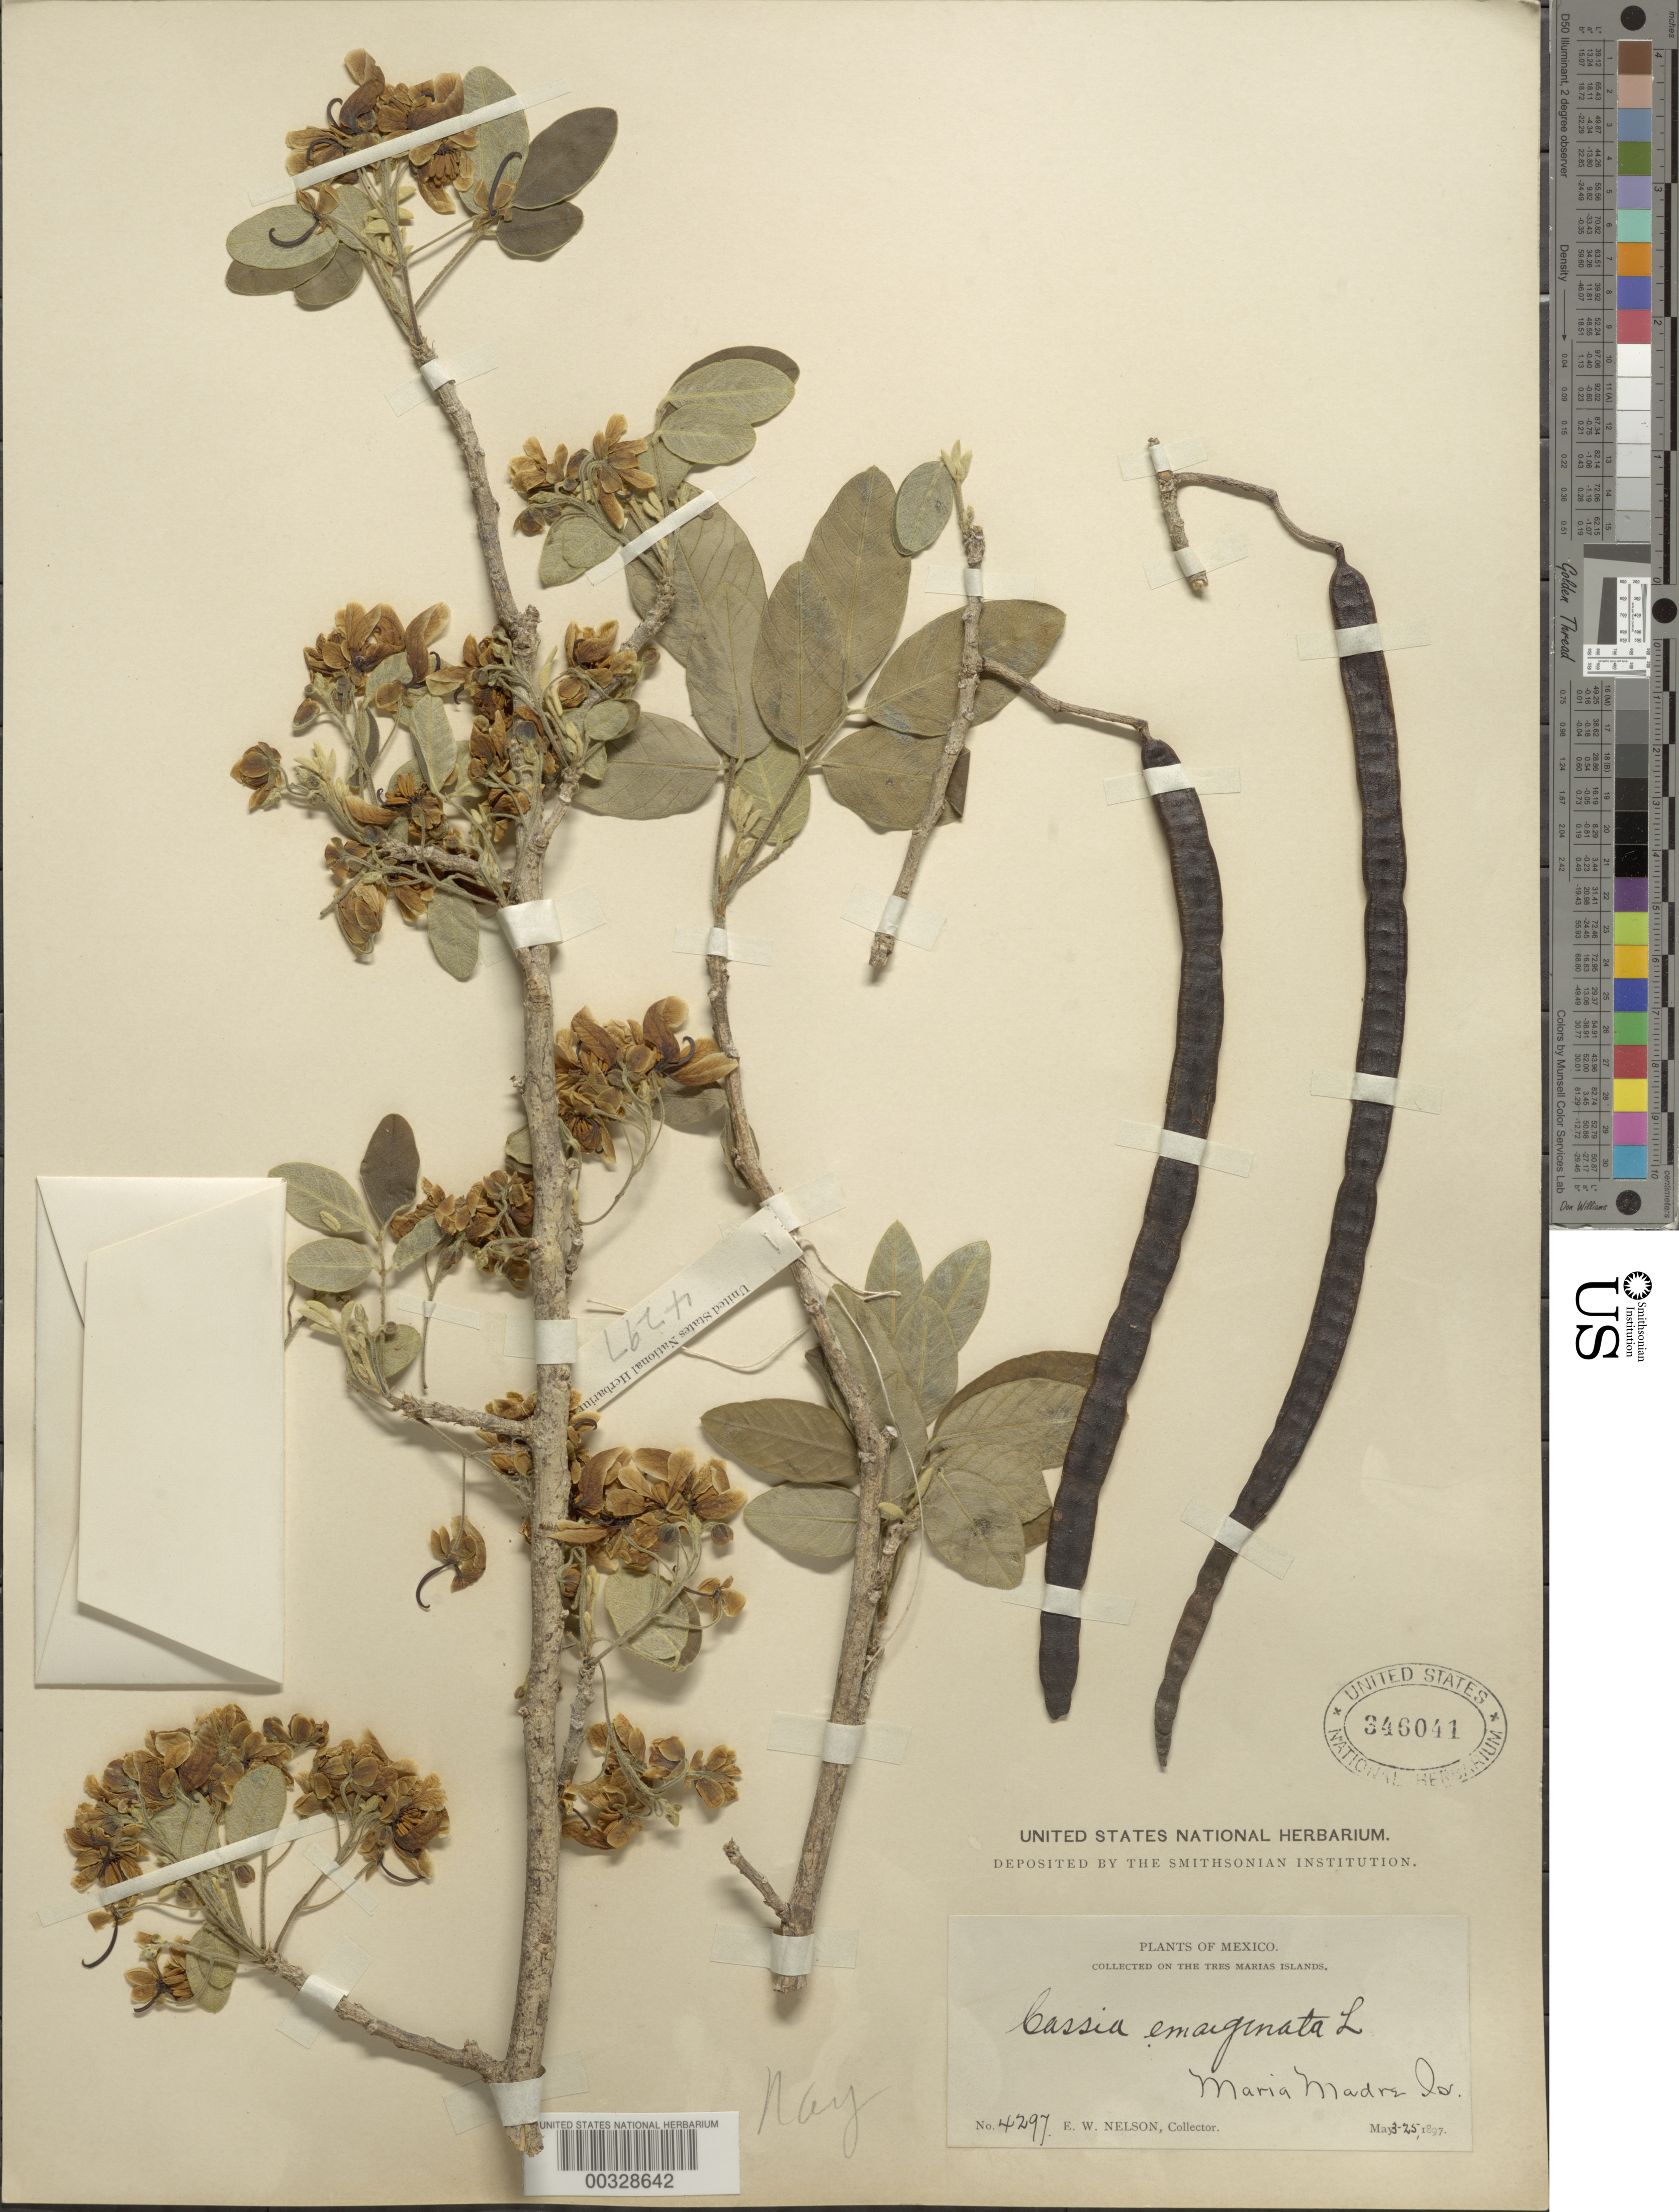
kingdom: Plantae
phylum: Tracheophyta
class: Magnoliopsida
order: Fabales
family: Fabaceae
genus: Senna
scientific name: Senna emarginata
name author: L.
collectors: E. W. Nelson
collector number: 4297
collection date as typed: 03 May 1897 to 25 May 1897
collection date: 1897-05-03/1897-05-25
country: Mexico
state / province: Nayarit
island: Maria Madre Island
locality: Maria madre, tres marias islands [Tres Marias Is.]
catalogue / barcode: US 346041